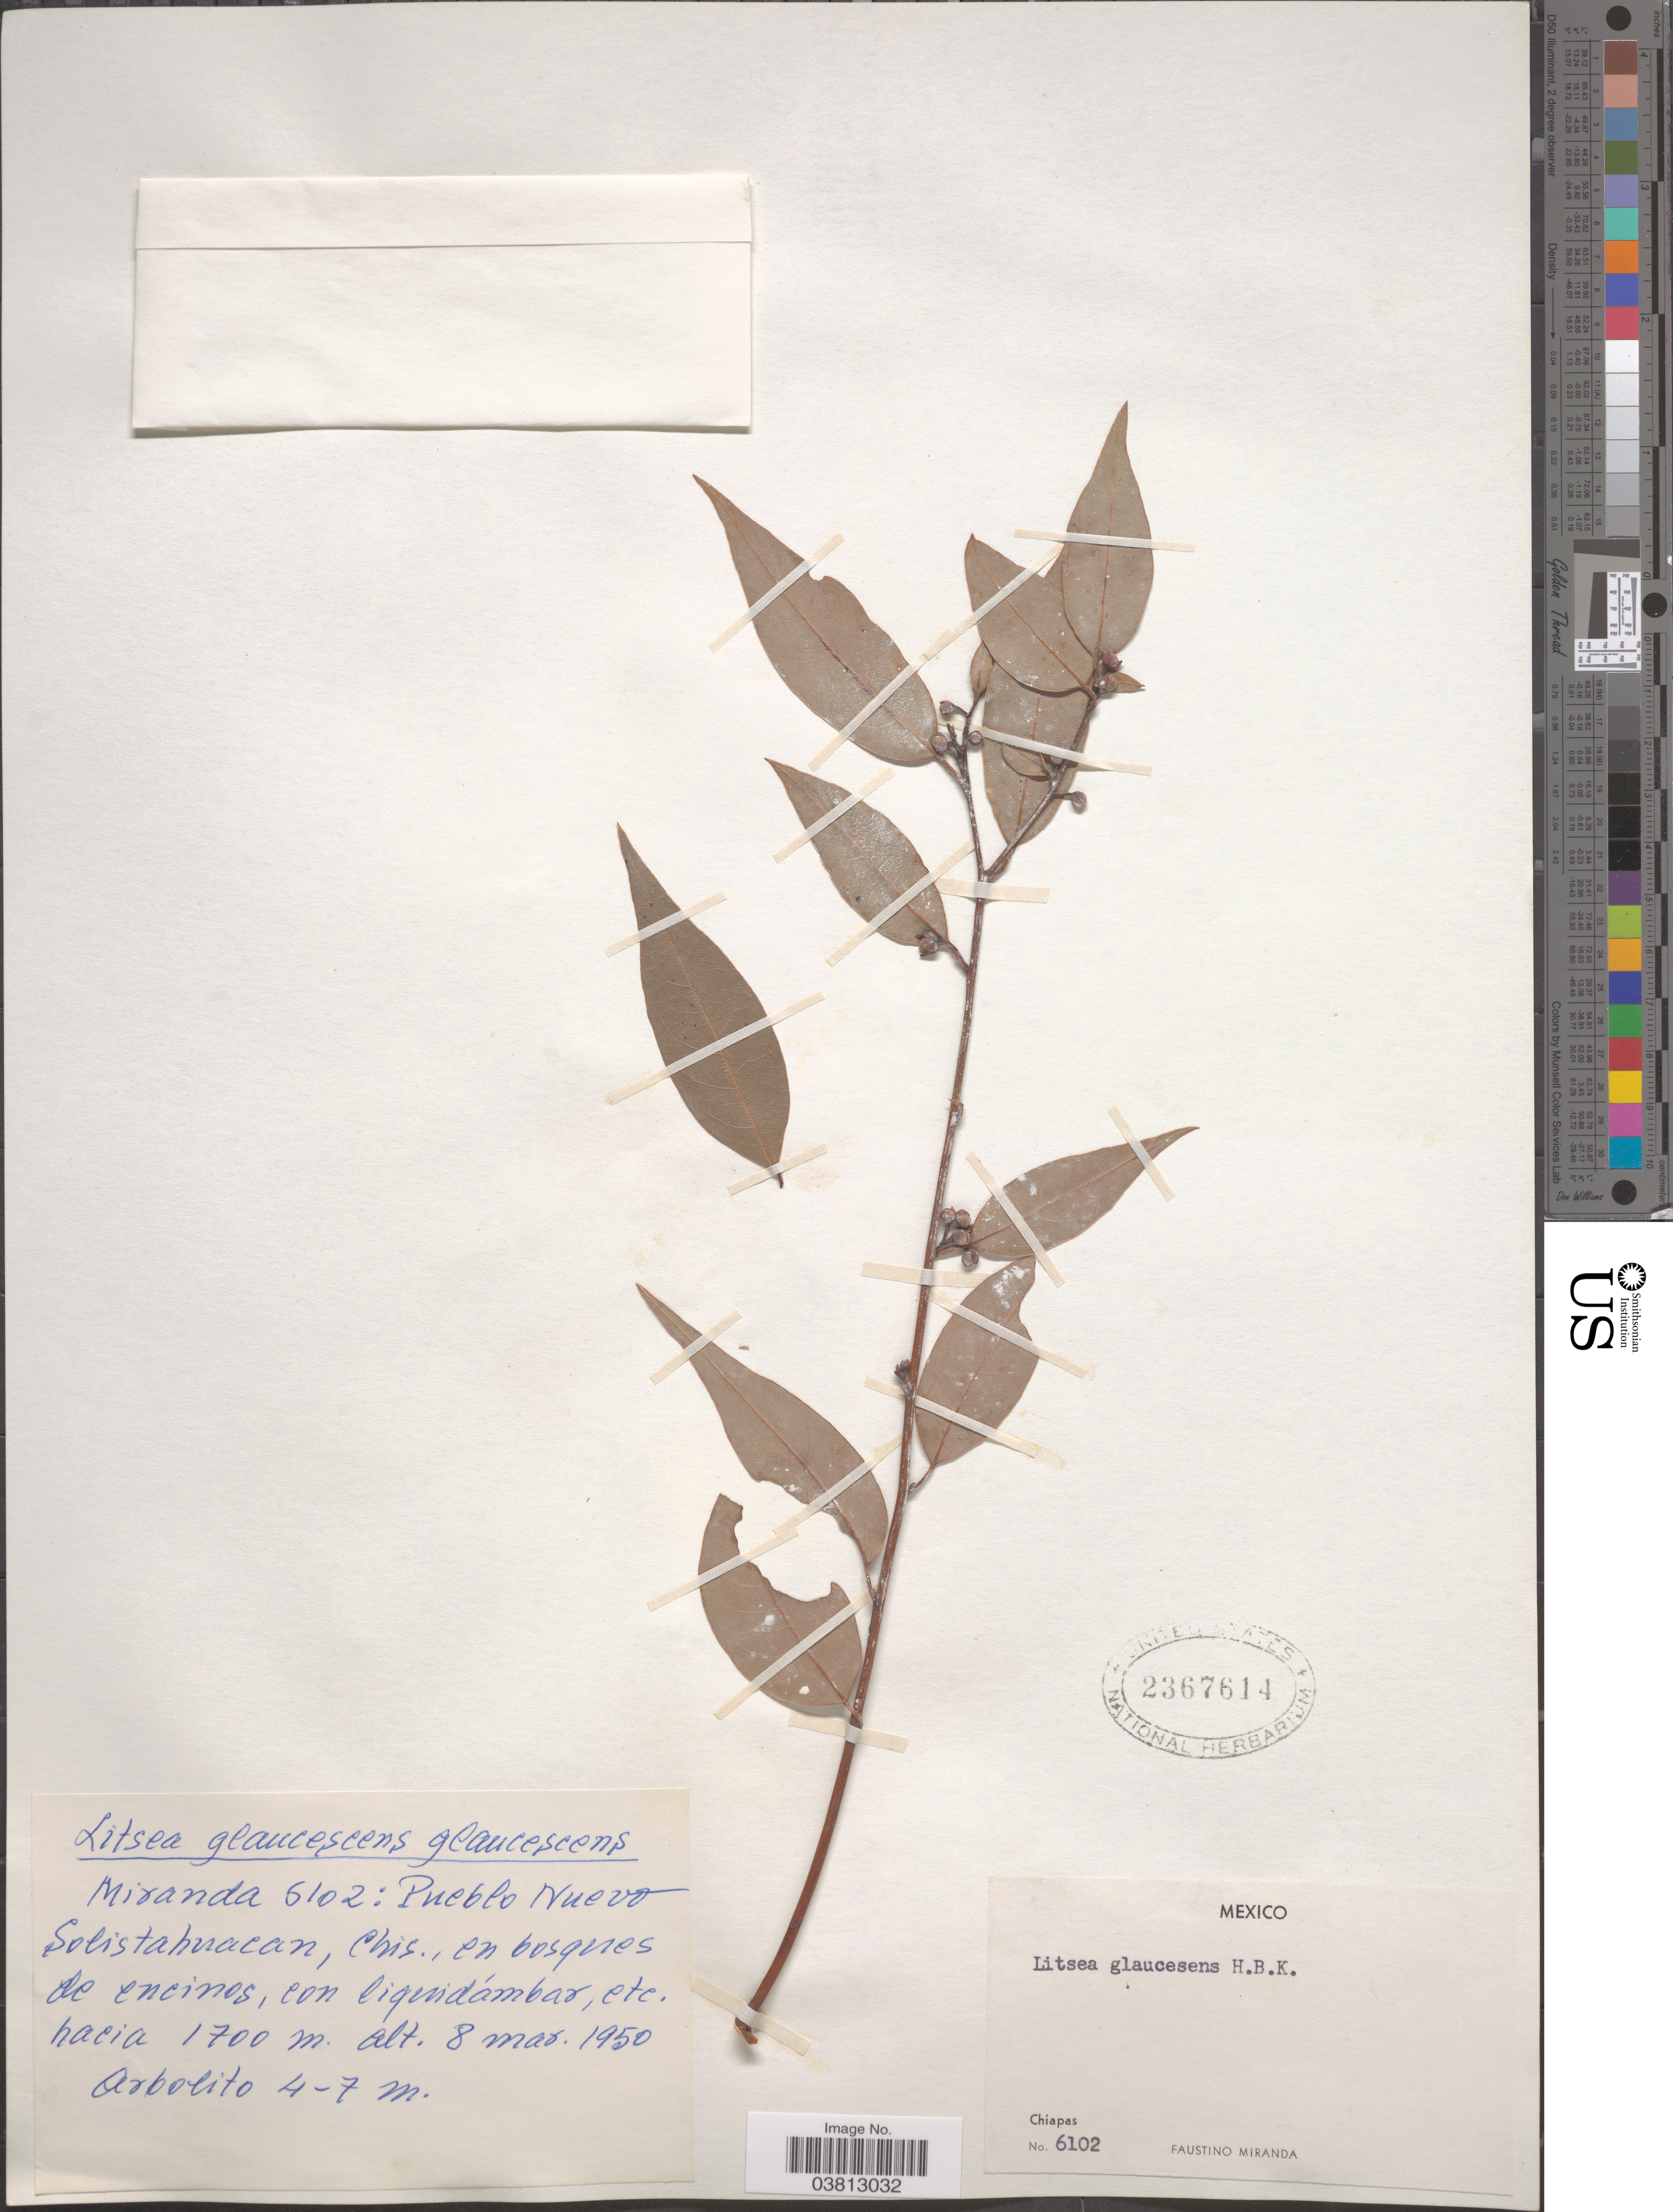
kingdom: Plantae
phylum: Tracheophyta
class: Magnoliopsida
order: Laurales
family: Lauraceae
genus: Litsea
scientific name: Litsea glaucescens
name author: Kunth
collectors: F. Miranda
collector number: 6102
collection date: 1950-03-08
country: Mexico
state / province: Chiapas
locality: Pueblo Nuevo Solistahuacan, en bosques de encinos, con liquidámbar.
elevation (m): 1700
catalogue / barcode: US 2367614